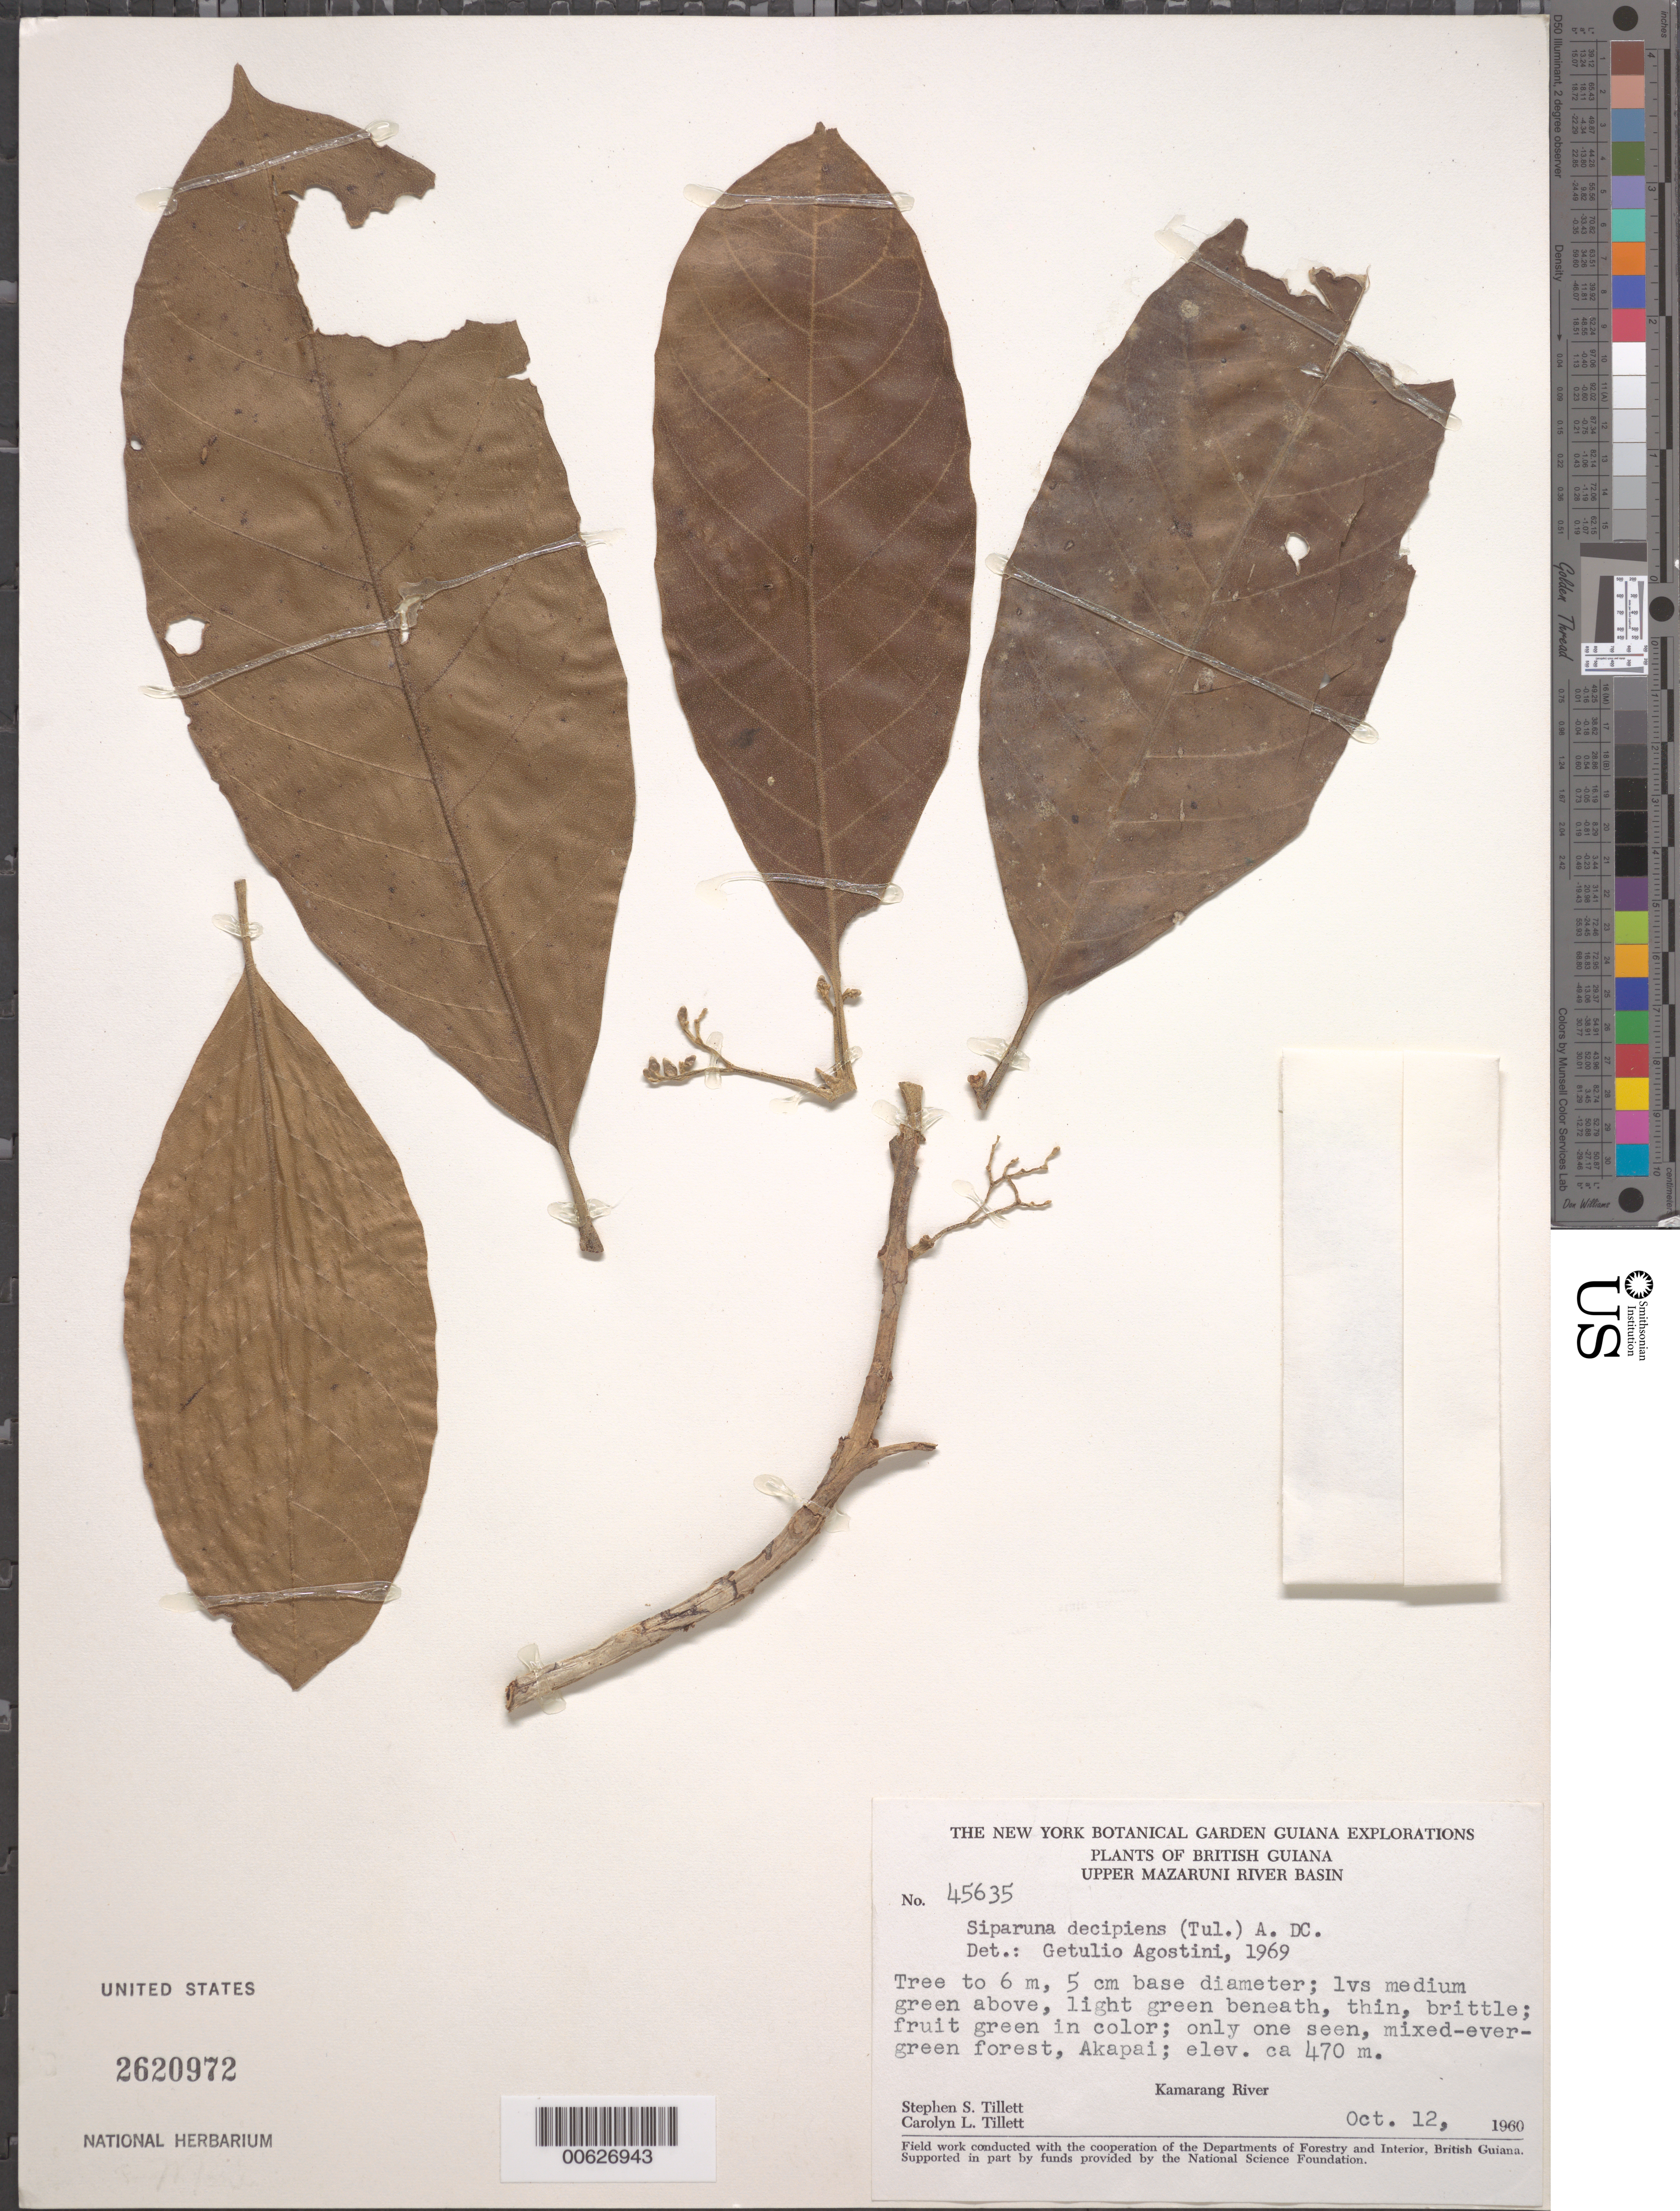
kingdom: Plantae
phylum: Tracheophyta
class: Magnoliopsida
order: Laurales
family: Siparunaceae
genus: Siparuna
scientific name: Siparuna decipiens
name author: (Tul.) A. DC.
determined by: Agostini, G.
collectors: S. S. Tillett, C. L. Tillett & R. Boyan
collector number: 45635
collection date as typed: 12-Oct-60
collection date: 1960-10-12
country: Guyana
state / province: Cuyuni-Mazaruni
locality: Akapai, Kamarang R., Upper Mazaruni River Basin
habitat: Mixed-evergreen forest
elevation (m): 470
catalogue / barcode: US 2620972